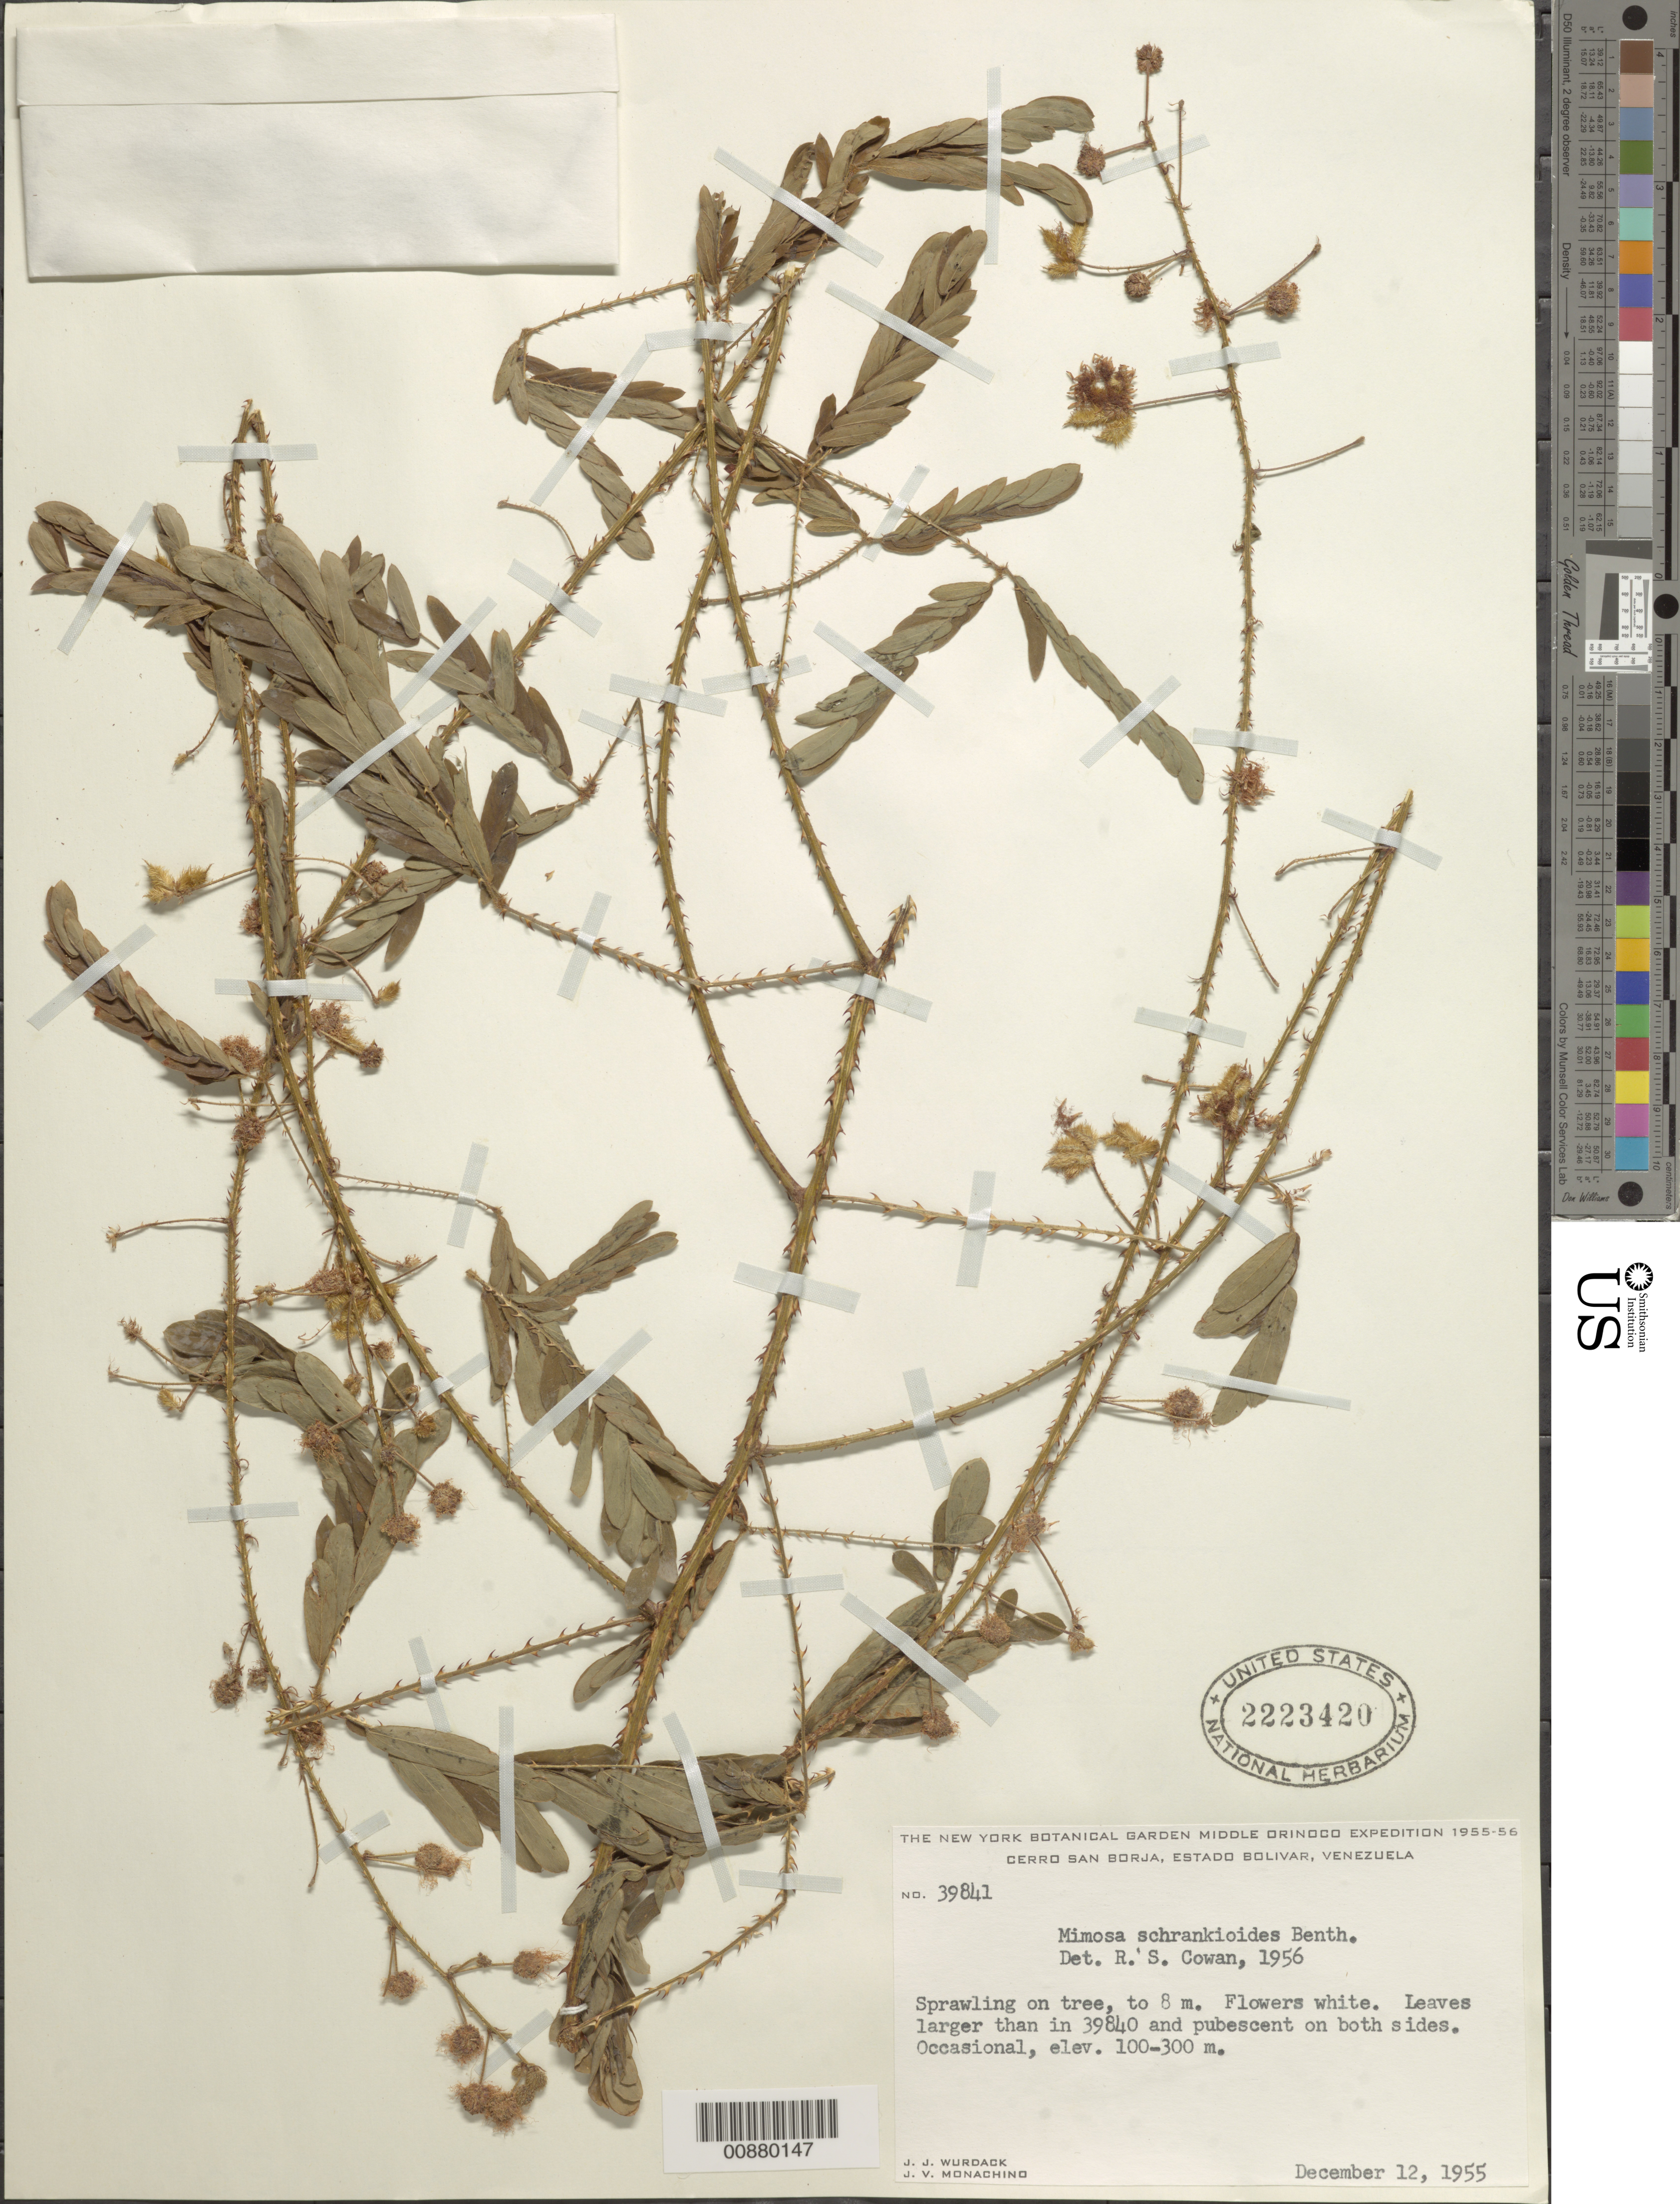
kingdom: Plantae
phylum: Tracheophyta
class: Magnoliopsida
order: Fabales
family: Fabaceae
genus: Mimosa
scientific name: Mimosa schrankioides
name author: Benth.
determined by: Cowan, R. S.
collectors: J. J. Wurdack & J. V. Monachino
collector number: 39841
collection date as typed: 12-Dec-55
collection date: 1955-12-12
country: Venezuela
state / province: Bolívar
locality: Cerro San Borja, Río Orinoco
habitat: Sprawling on tree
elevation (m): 100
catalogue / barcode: US 2223420